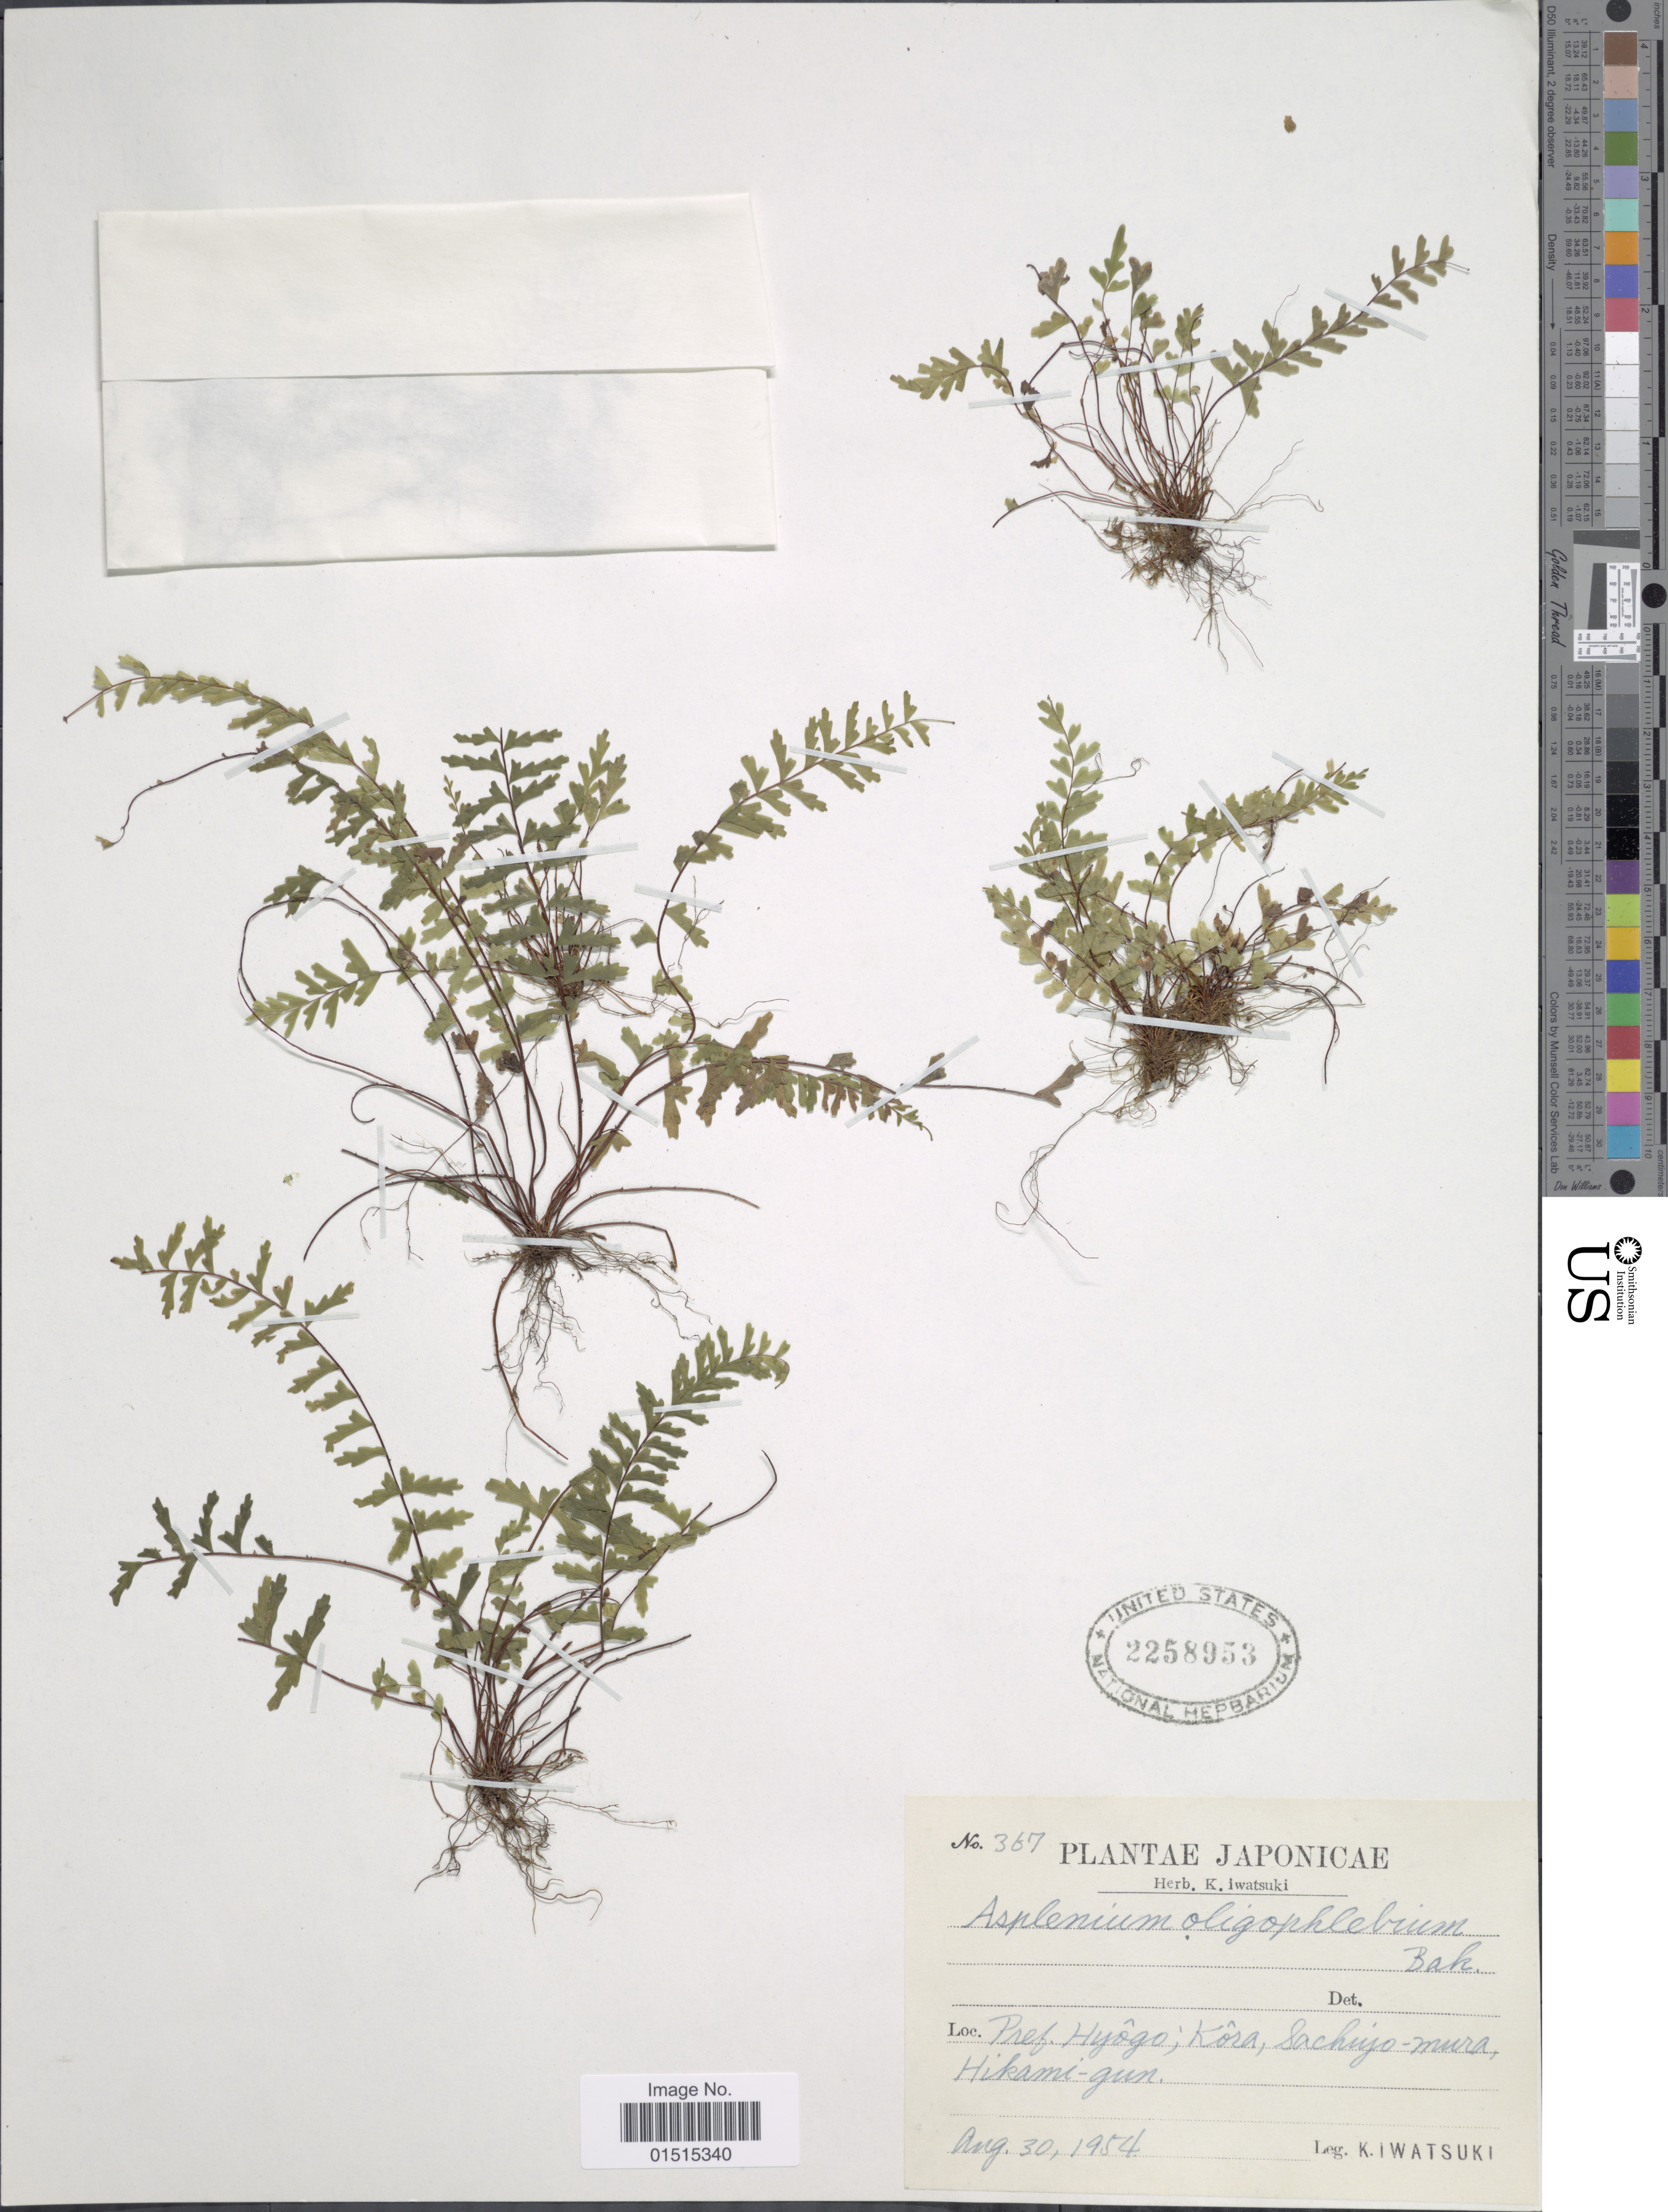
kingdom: Plantae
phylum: Tracheophyta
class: Polypodiopsida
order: Polypodiales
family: Aspleniaceae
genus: Asplenium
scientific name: Asplenium oligophiebium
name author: Baker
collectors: K. Iwatsuki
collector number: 367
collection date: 1954-08-30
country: Japan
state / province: Hyogo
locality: Kora, Sachijo-mura, Hikami-gun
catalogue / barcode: US 2258953